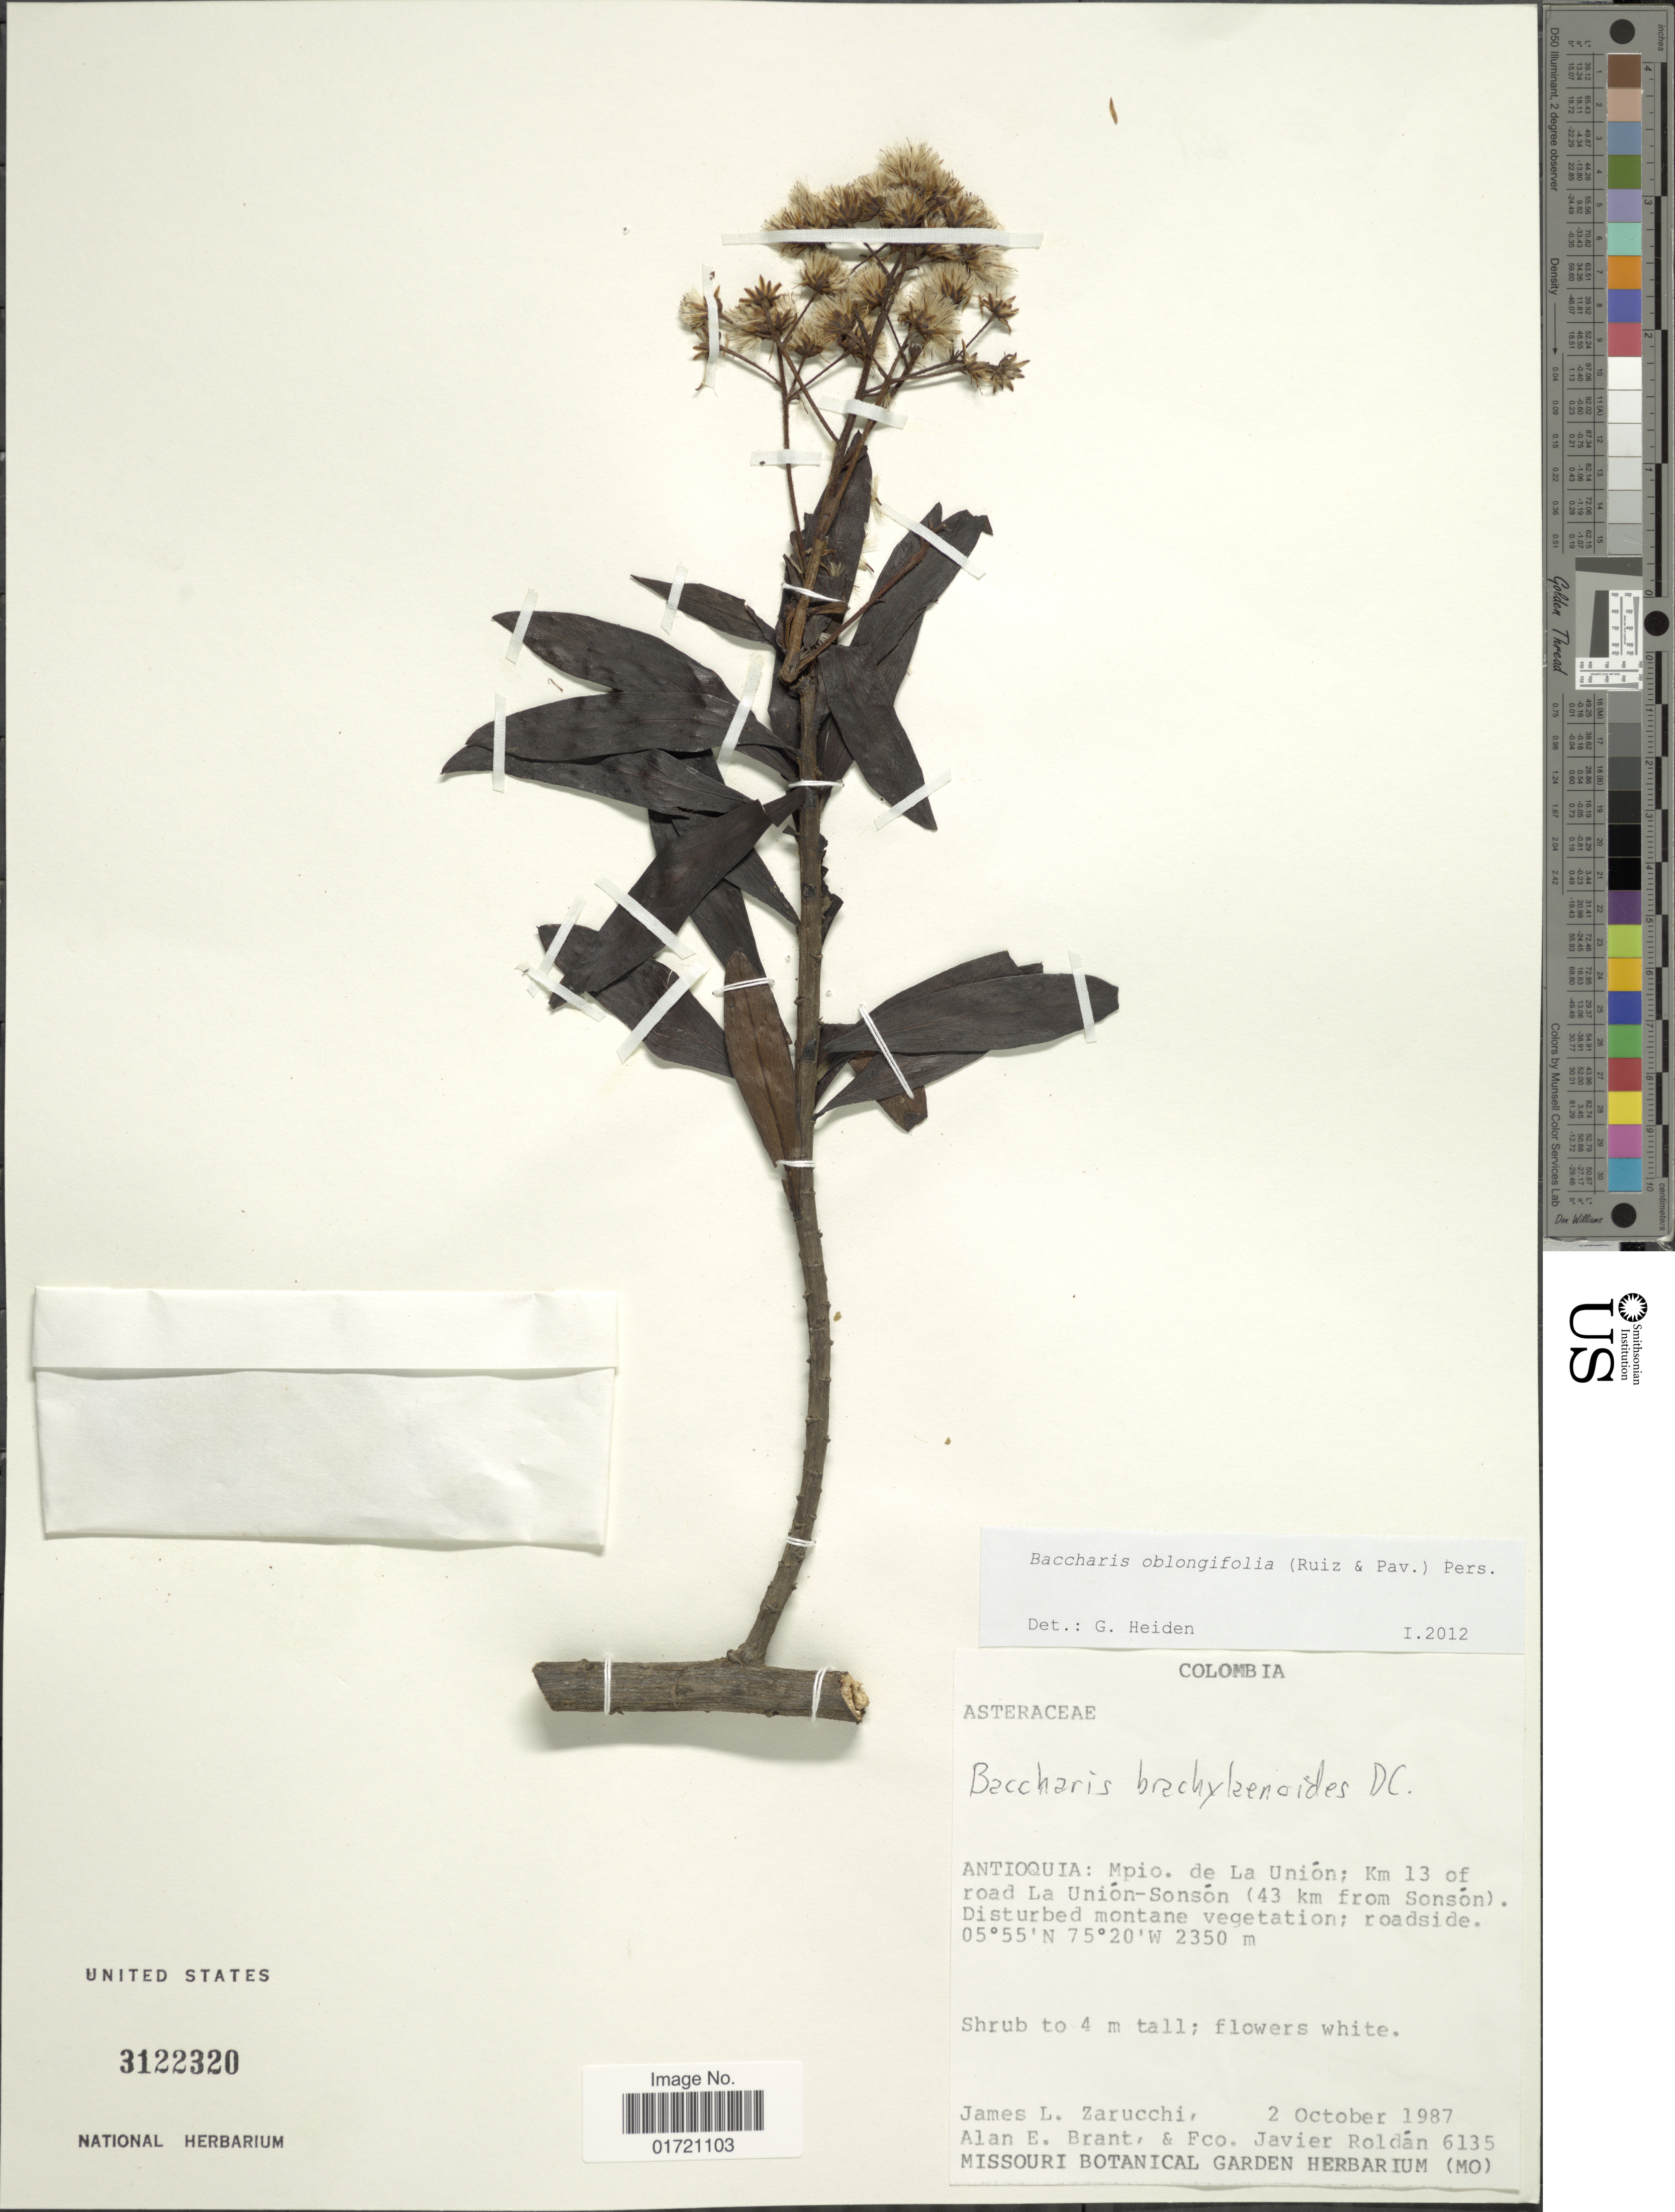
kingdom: Plantae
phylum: Tracheophyta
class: Magnoliopsida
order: Asterales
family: Asteraceae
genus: Baccharis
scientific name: Baccharis oblongifolia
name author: (Ruiz & Pav.) Pers.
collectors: J. L. Zarucchi, A. Brant & F. J. Roldán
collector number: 6135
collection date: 1987-10-02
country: Colombia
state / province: Antioquia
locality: Antioquia: Mpio. de La Unión; Km 13 of road La Unión-Sonsón (43 km from Sonsón).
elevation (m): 2350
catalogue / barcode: US 3122320